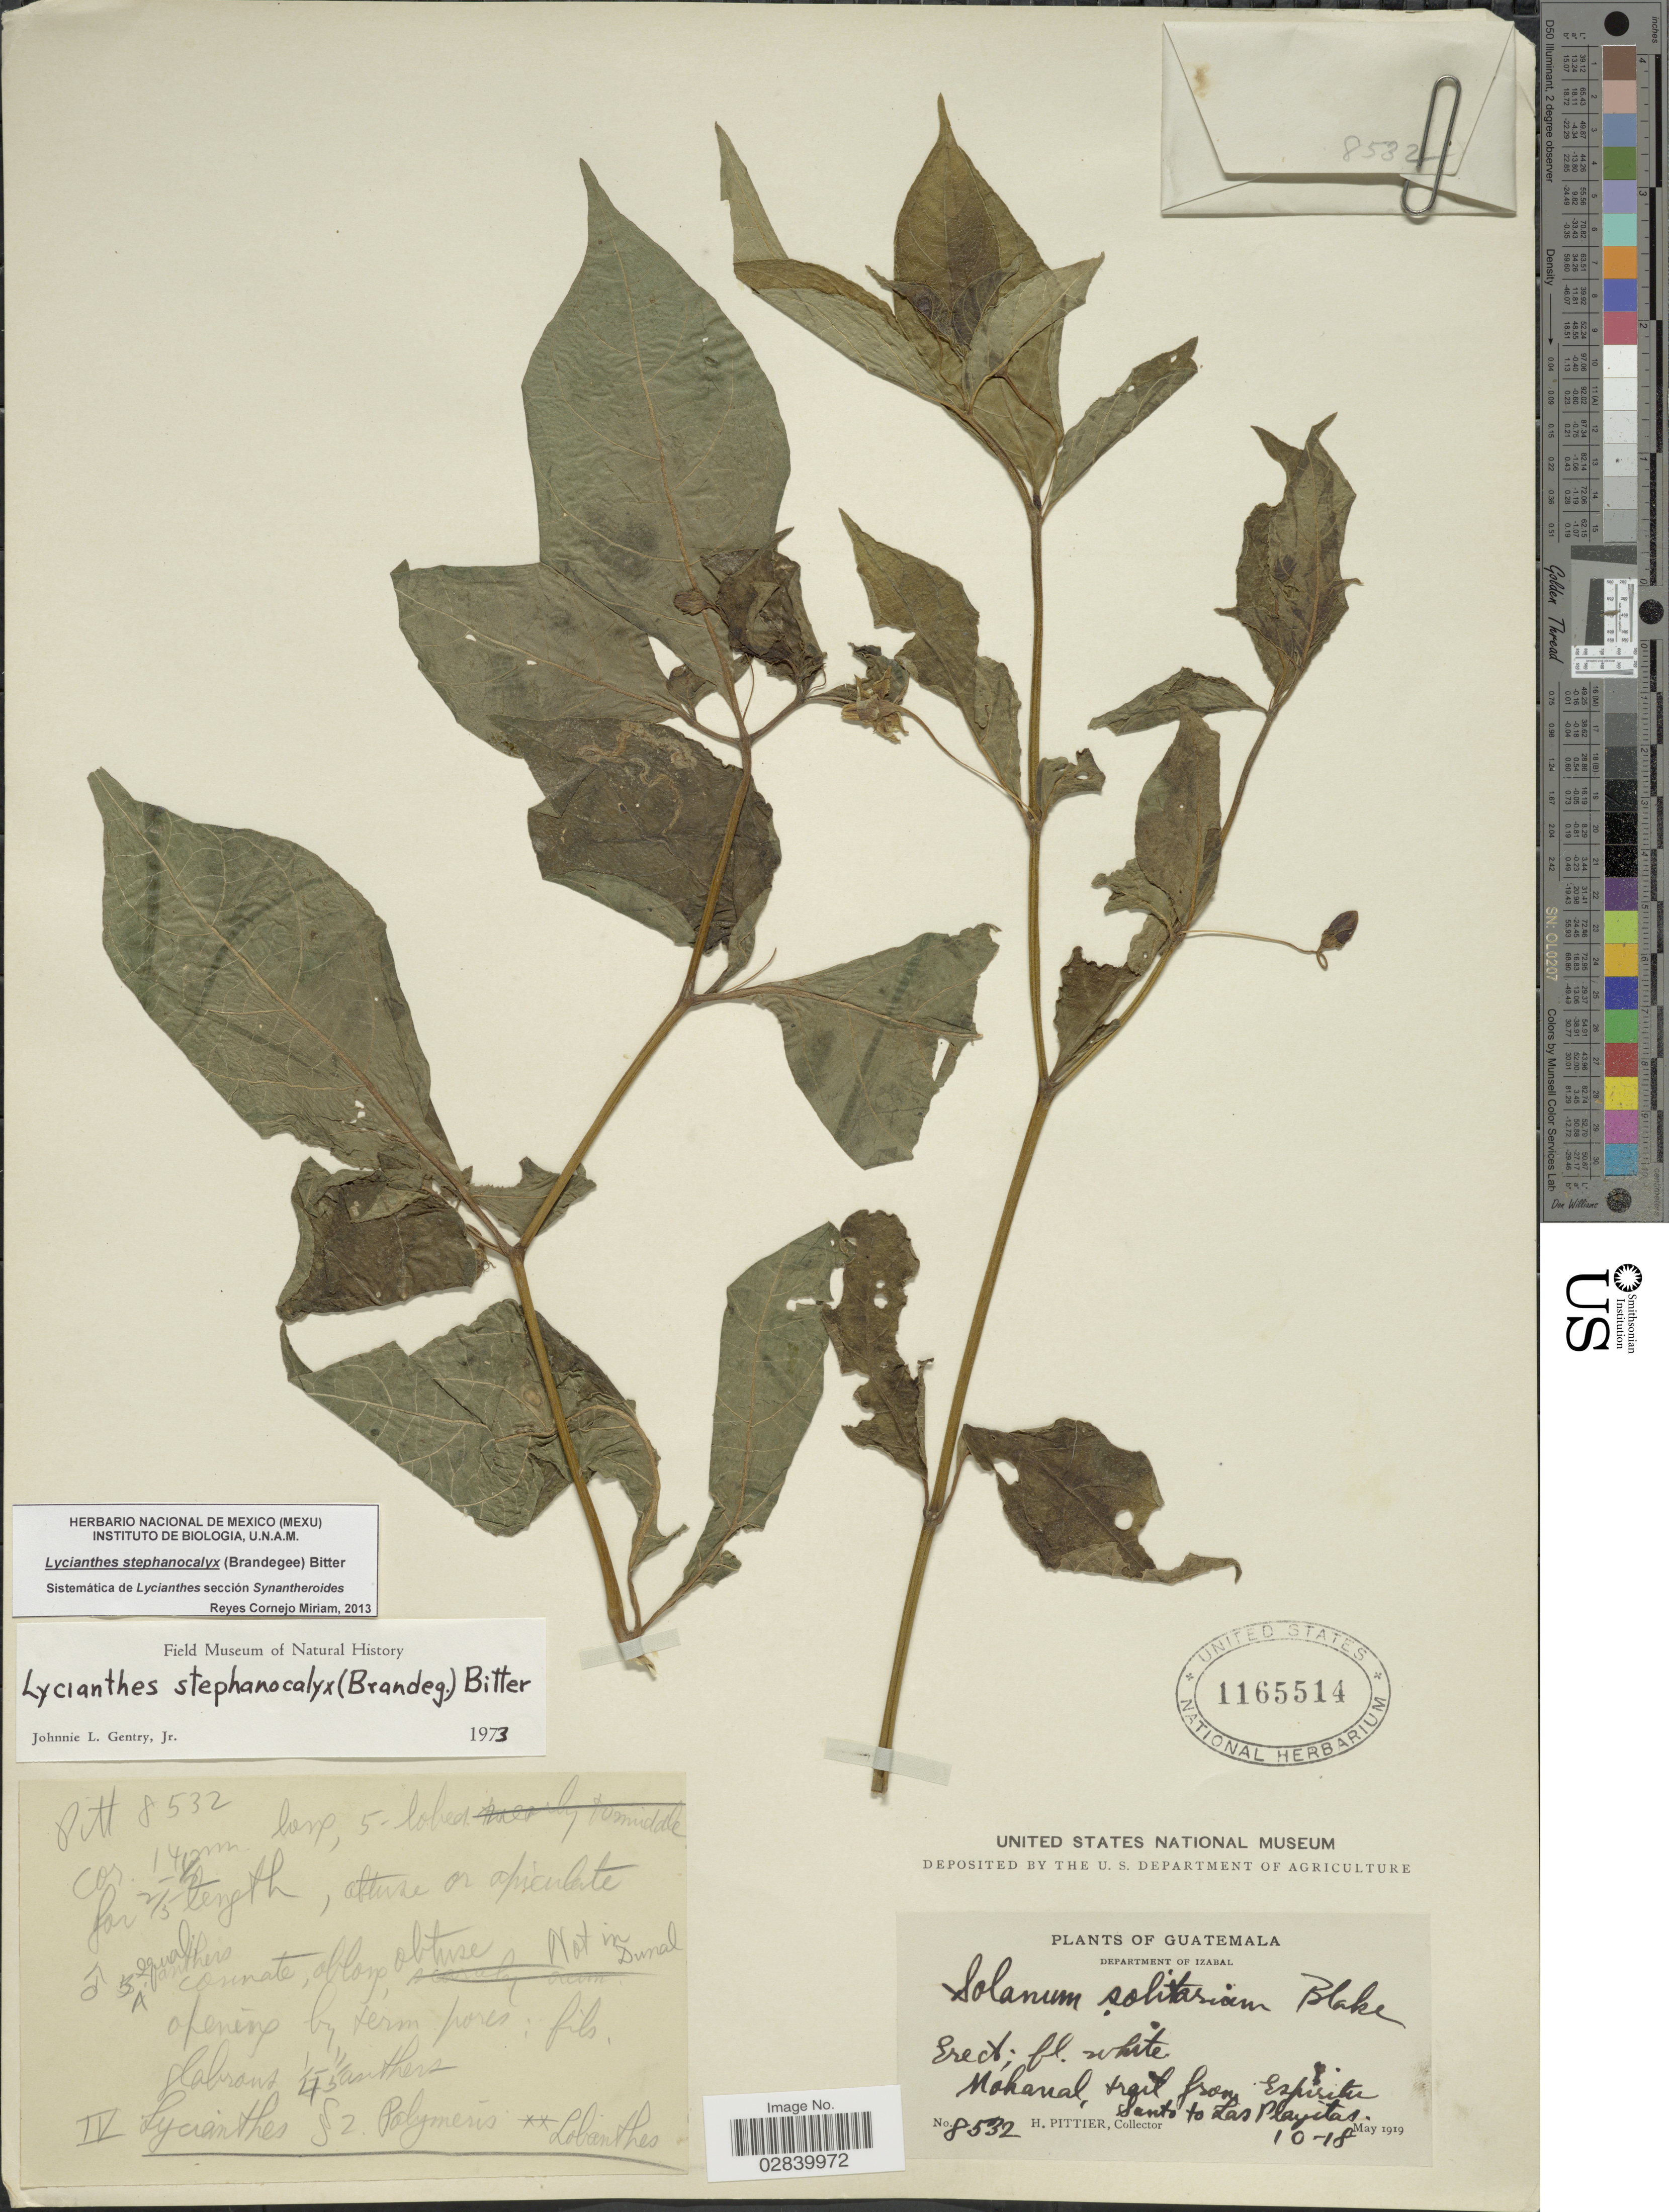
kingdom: Plantae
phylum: Tracheophyta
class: Magnoliopsida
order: Solanales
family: Solanaceae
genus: Lycianthes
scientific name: Lycianthes stephanocalyx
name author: (Brandegee) Bitter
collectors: H. F. Pittier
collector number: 8532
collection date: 1919-05-10/1919-05-18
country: Guatemala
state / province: Izabal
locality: Máhanal, trail from Espiritu Santo to Las Playitas. Department of Izabal.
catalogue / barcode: US 1165514